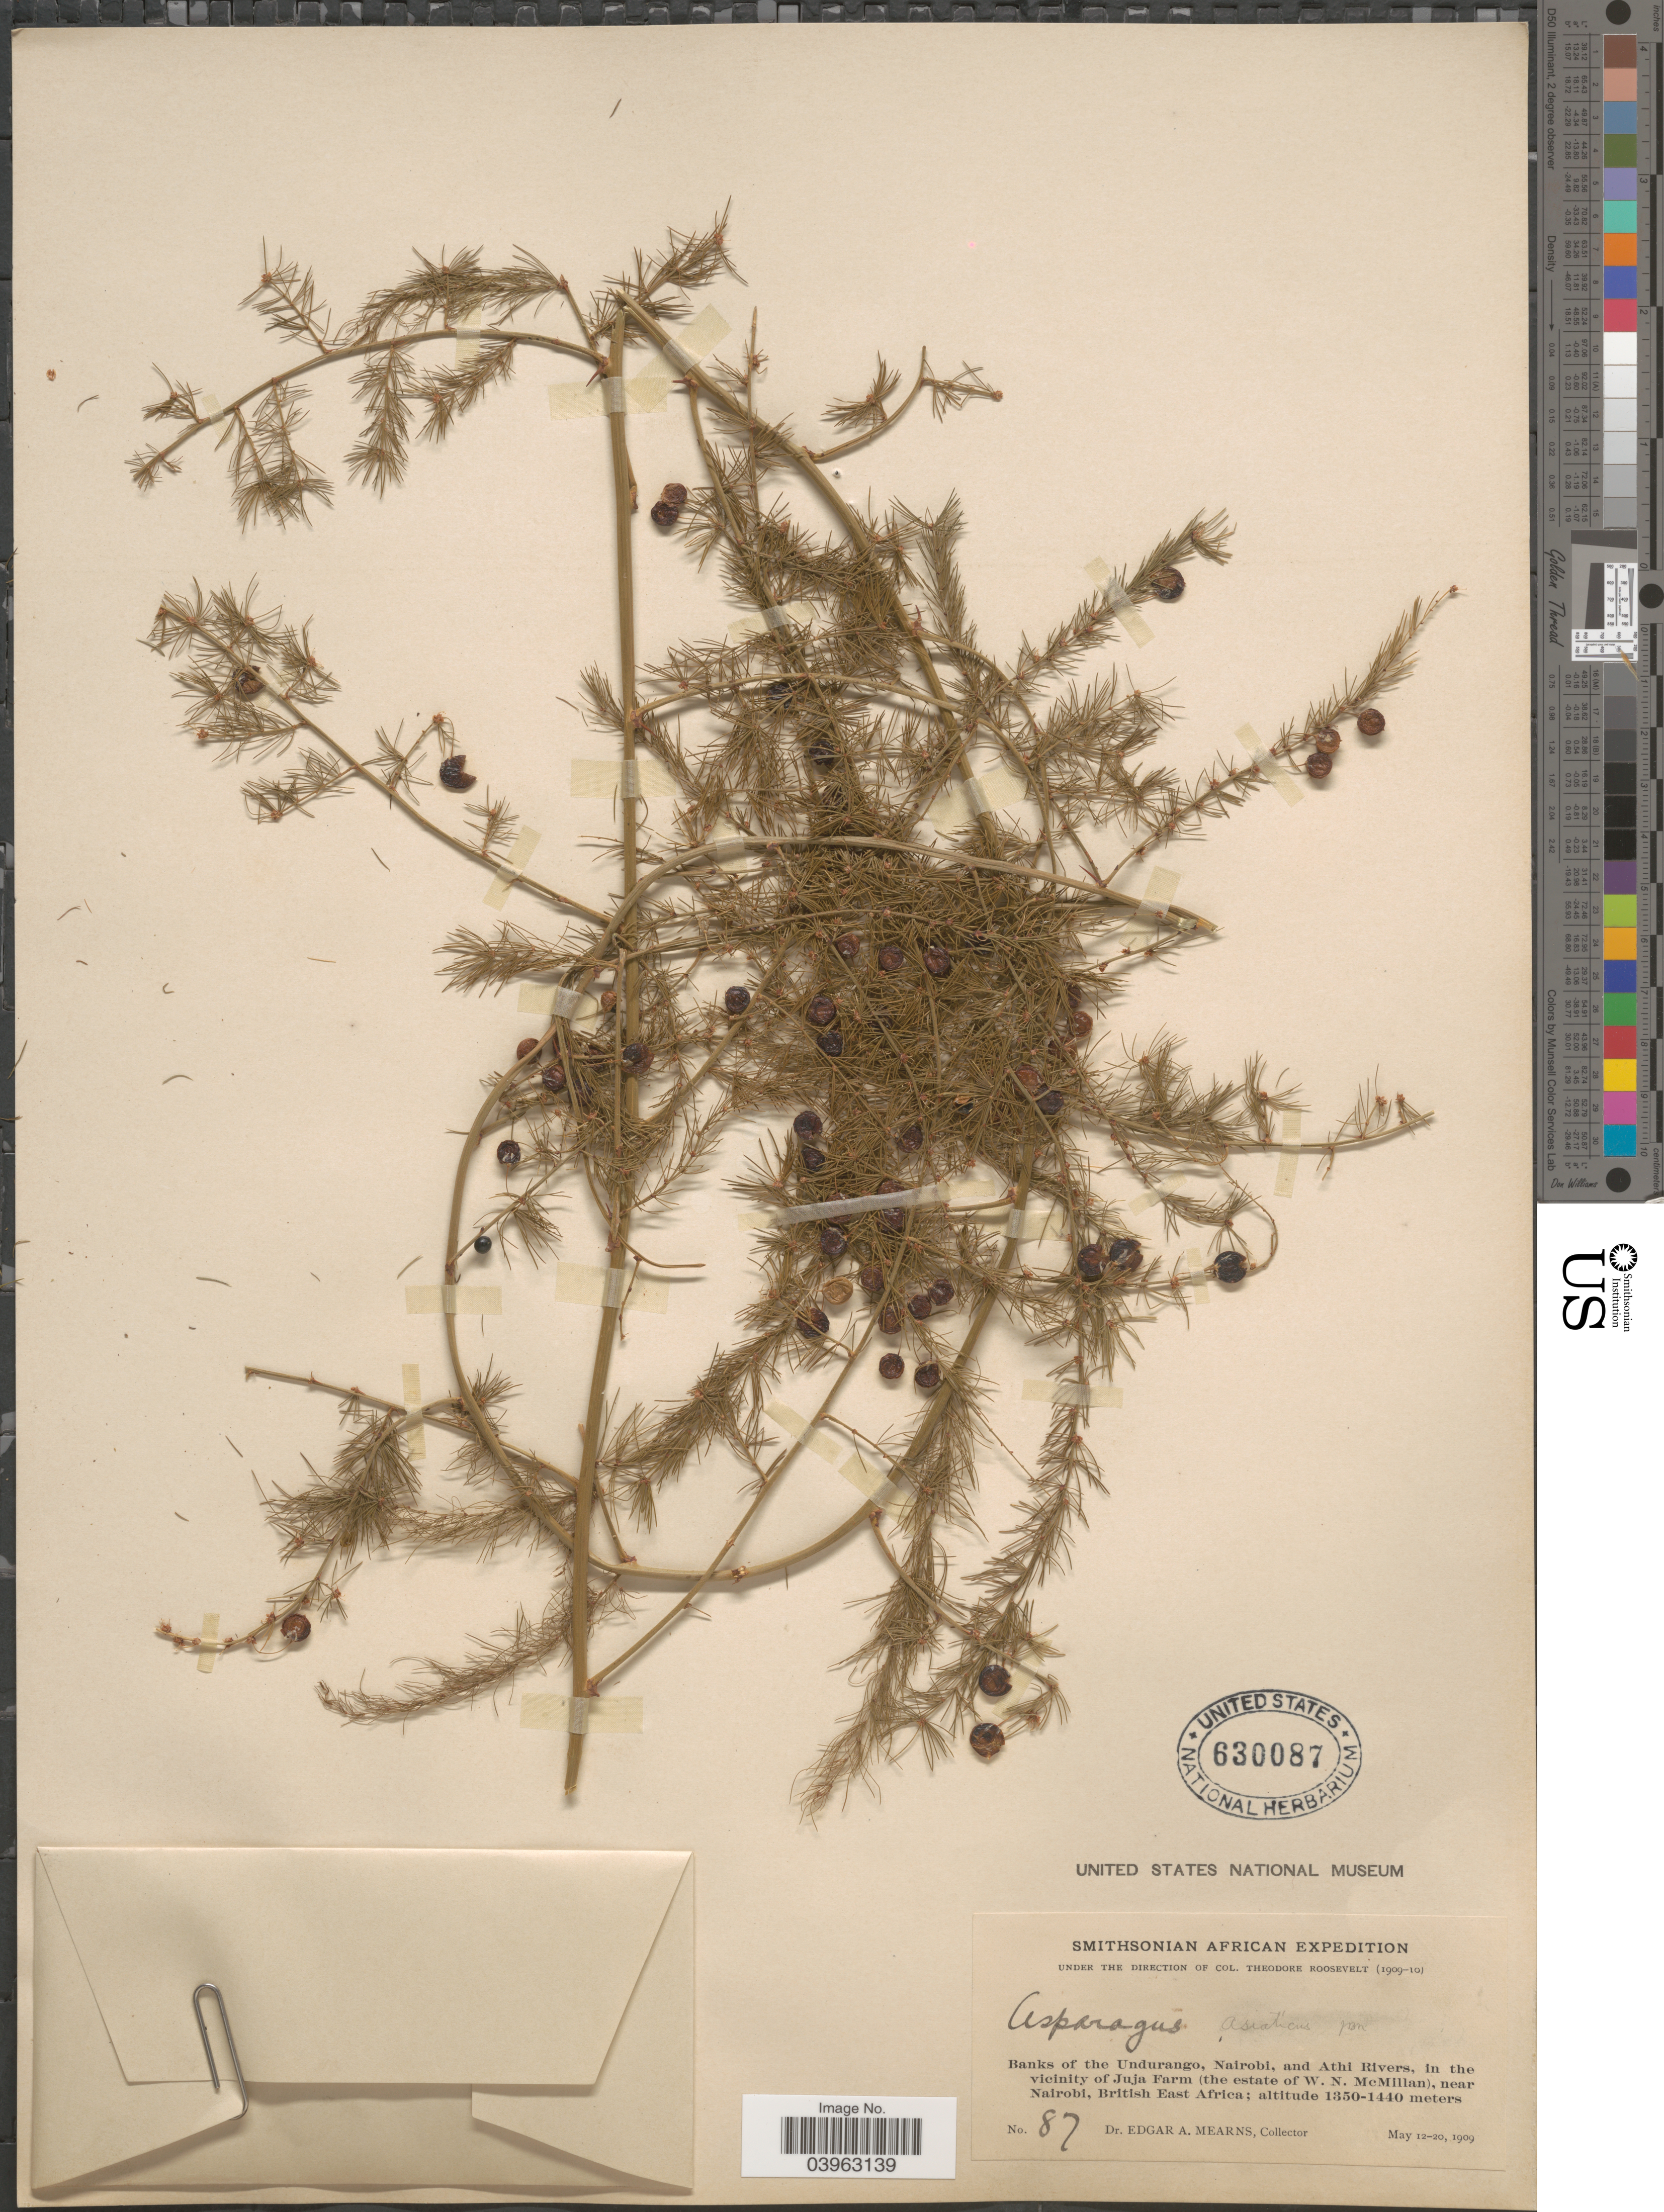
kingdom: Plantae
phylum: Tracheophyta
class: Liliopsida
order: Asparagales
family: Asparagaceae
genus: Asparagus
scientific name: Asparagus africanus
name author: Lam.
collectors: E. A. Mearns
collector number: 87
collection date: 1909-05-12/1909-05-20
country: Kenya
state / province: Nairobi Area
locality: Banks of the Undurango, Nairobi, and Athi Rivers, in the vicinity of Juja Farm (the estate of W. N. McMillan). near Nairobi, British East Africa.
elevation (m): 1350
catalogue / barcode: US 630087